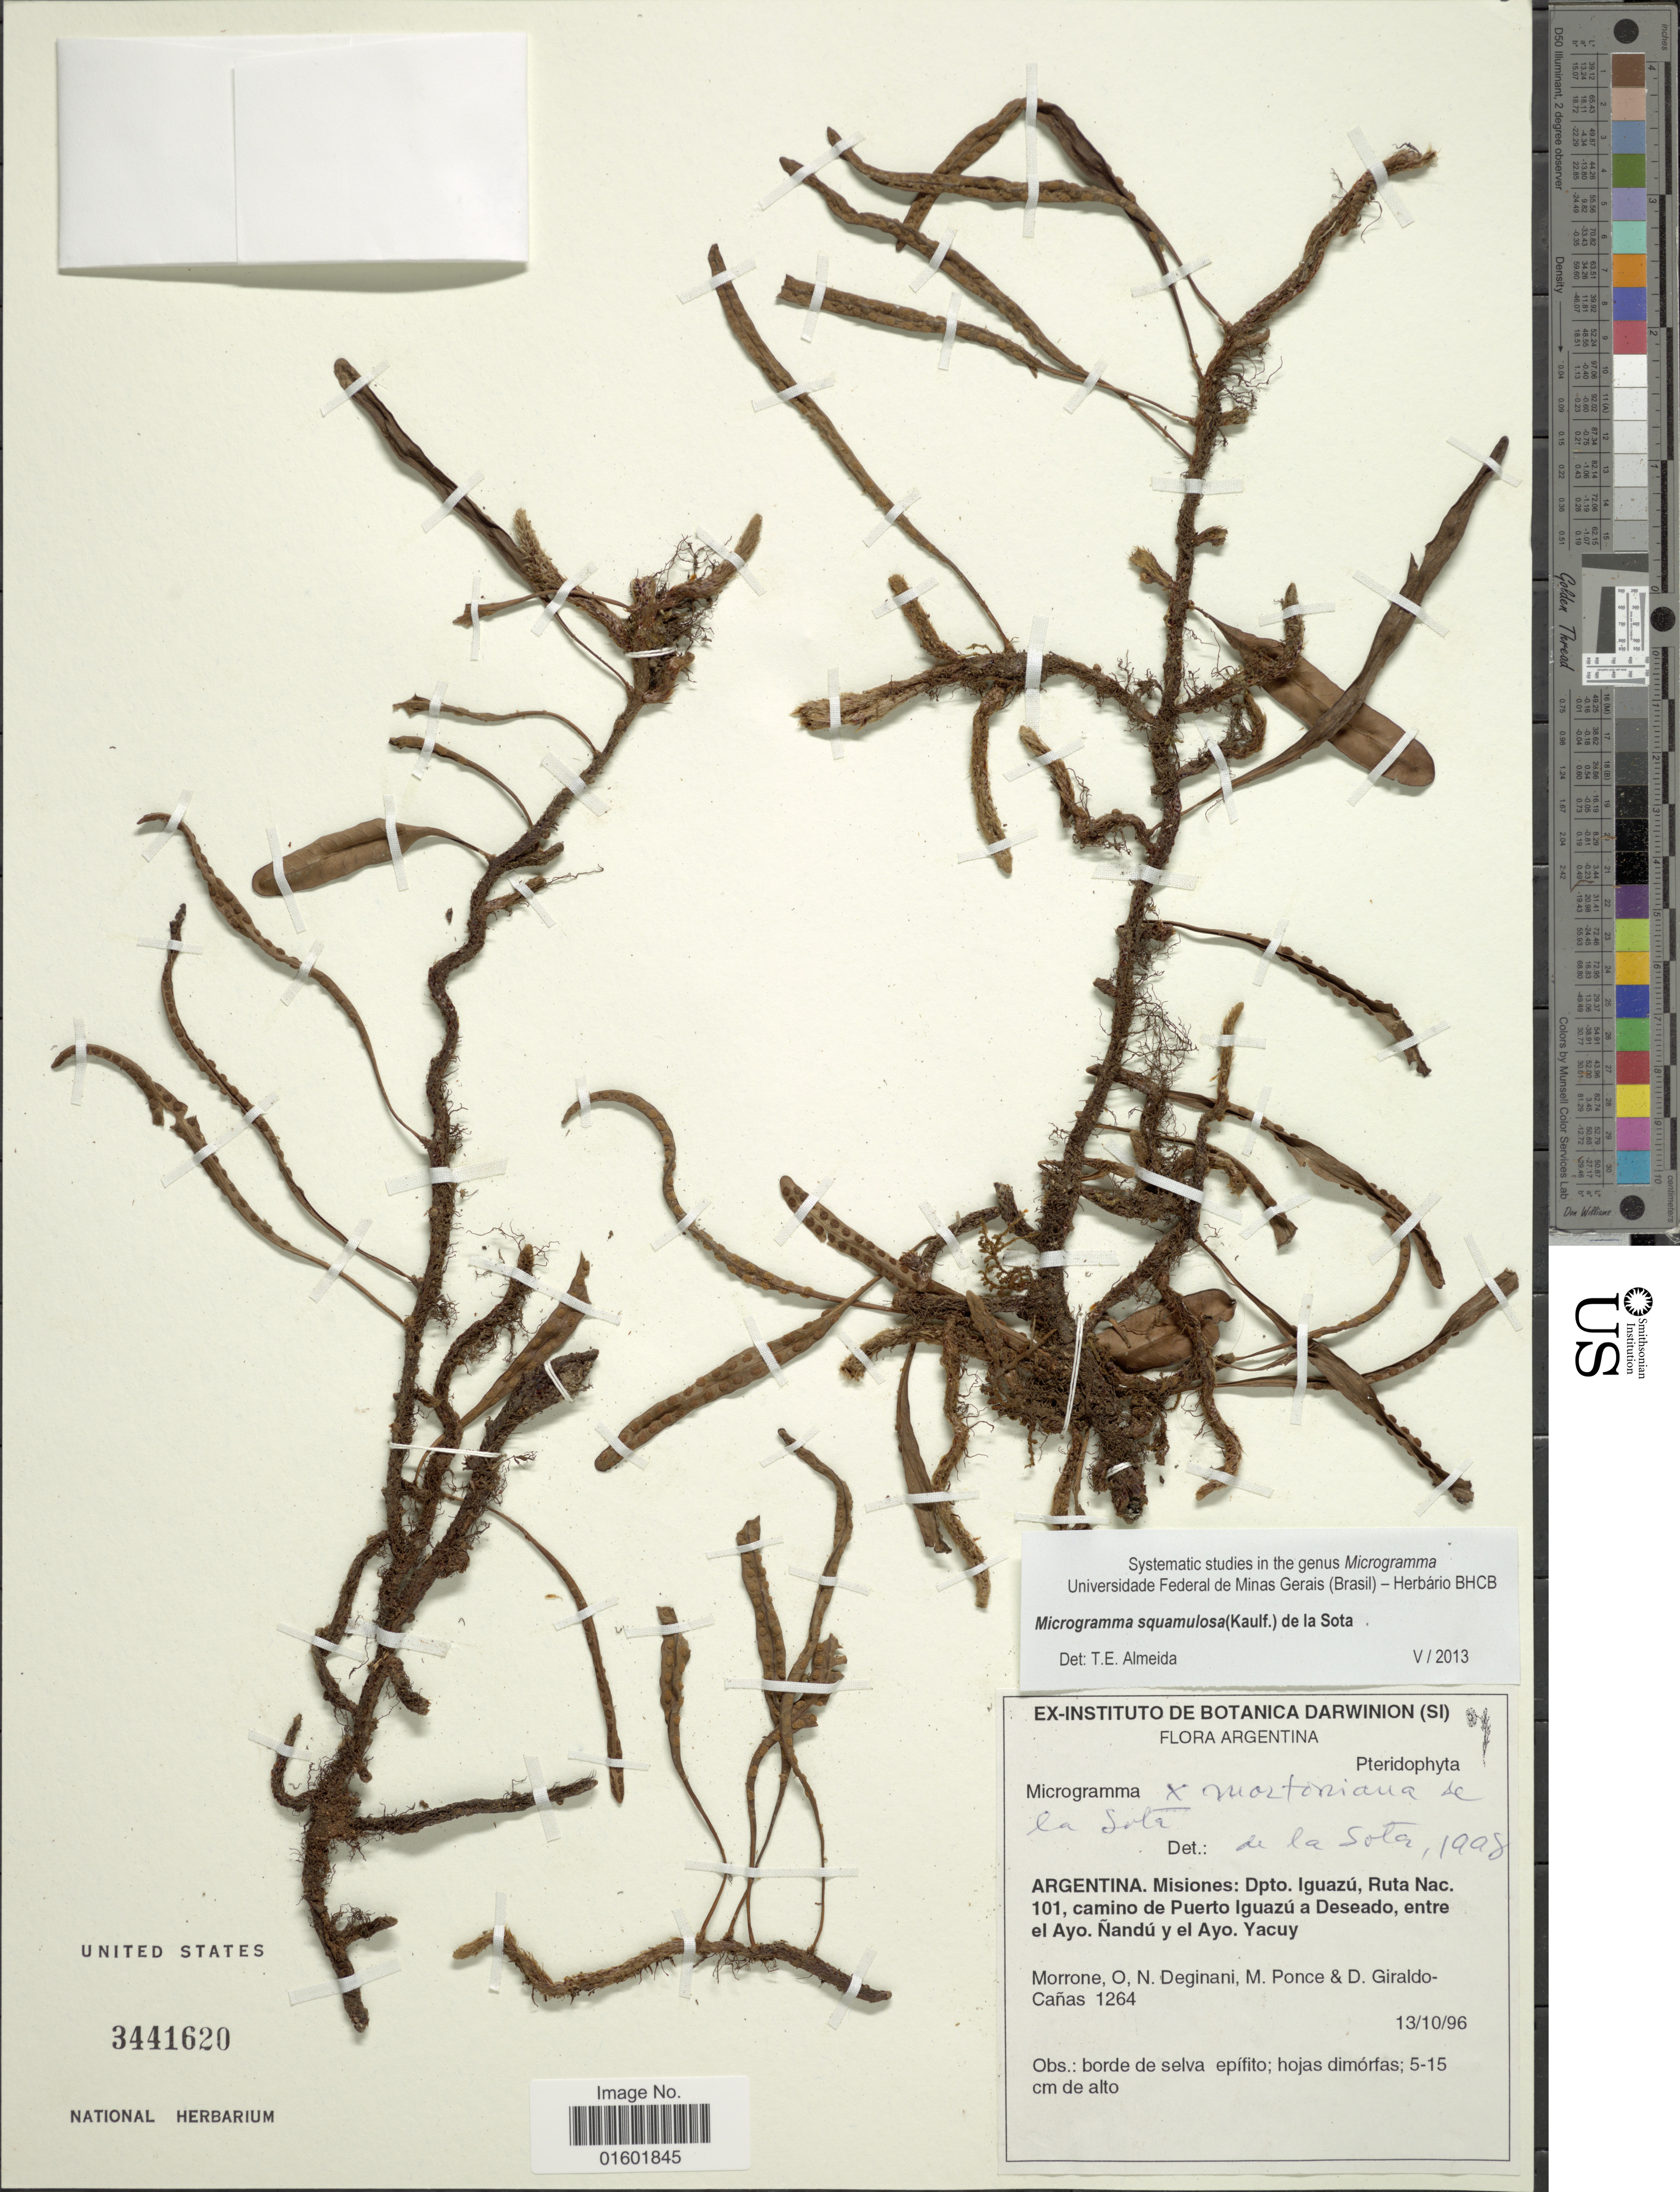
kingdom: Plantae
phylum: Tracheophyta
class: Polypodiopsida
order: Polypodiales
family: Polypodiaceae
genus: Microgramma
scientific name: Microgramma squamulosa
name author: (Kaulf.) Sota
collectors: O. N. Morrone, N. Deginani, M. Ponce & -- Giraldo-Cañas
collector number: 1264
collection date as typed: Transcribed d/m/y: 13/10/96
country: Argentina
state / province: Misiones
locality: Misiones: Dpto. Iguaza, Ruta Nac. 101, camino de Puerto Iguaza a Deseado, entre el Ayo. Nandu y el Ayo. Yacuy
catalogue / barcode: US 3441620